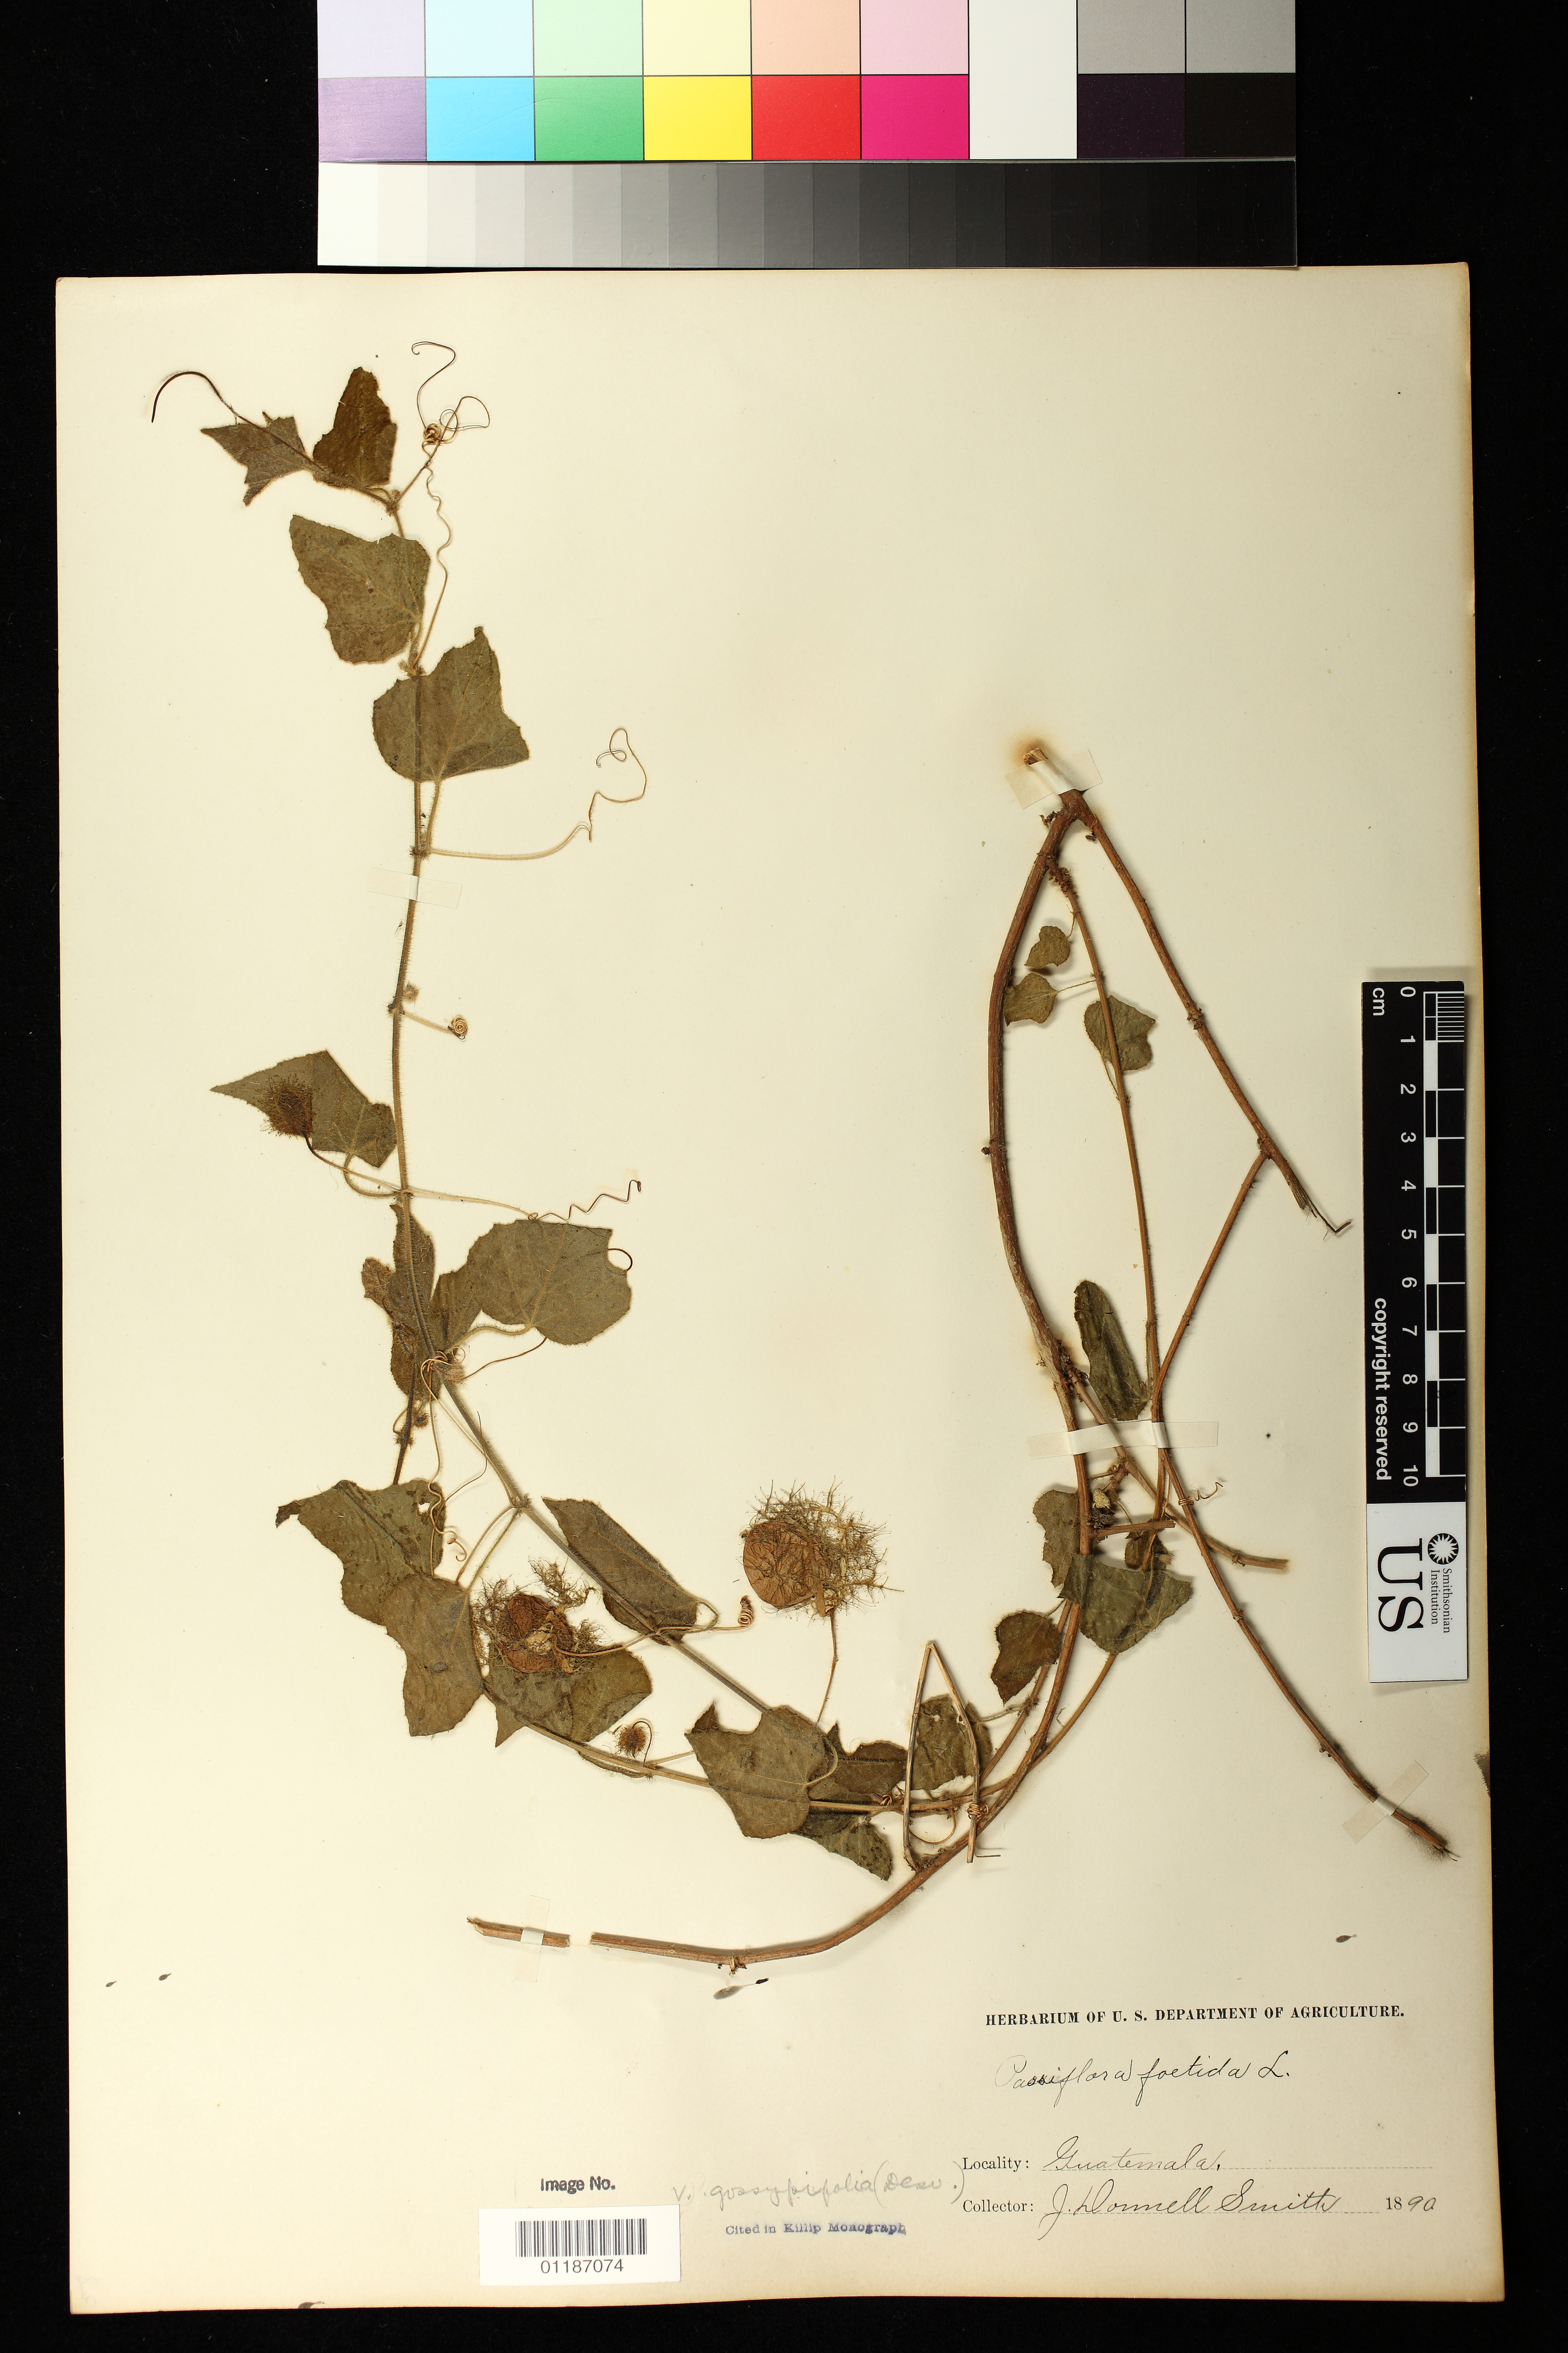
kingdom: Plantae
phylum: Tracheophyta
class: Magnoliopsida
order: Malpighiales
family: Passifloraceae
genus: Passiflora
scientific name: Passiflora foetida var. gossypiifolia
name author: (Desv.) Mast.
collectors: J. Donnell Smith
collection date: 1890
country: Guatemala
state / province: Escuintla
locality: Escuintla.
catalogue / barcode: US 101453